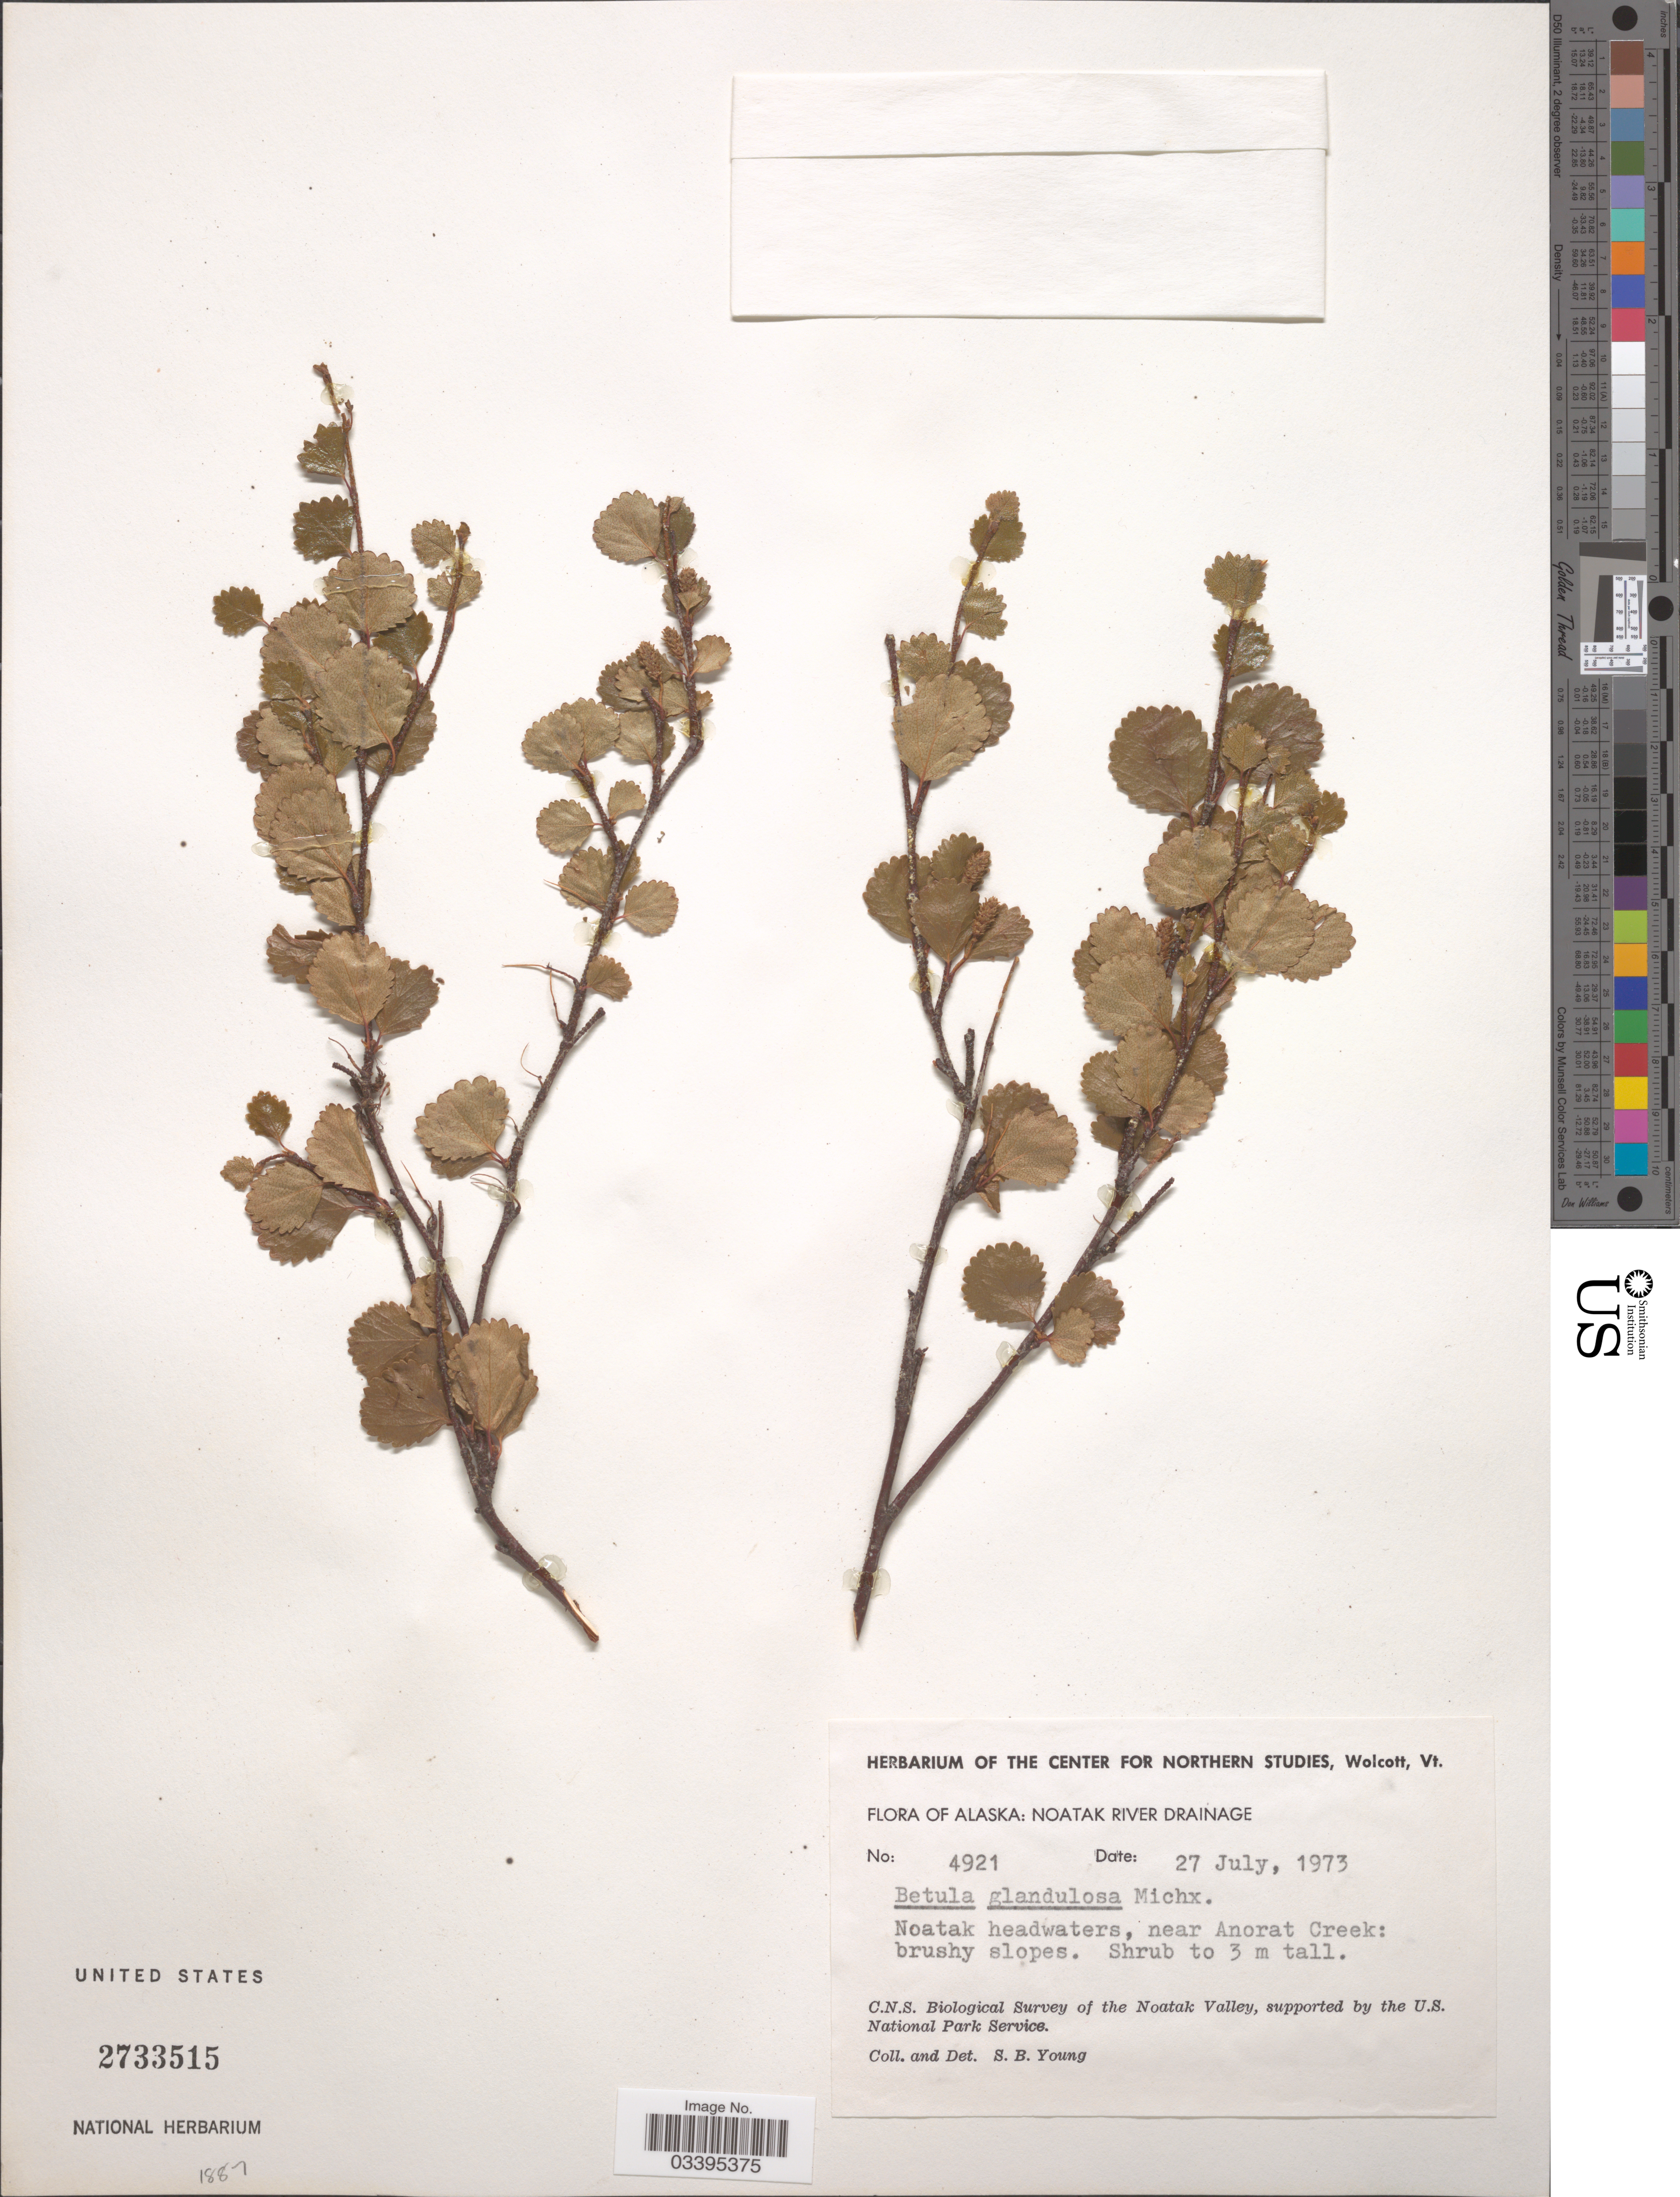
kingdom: Plantae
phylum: Tracheophyta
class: Magnoliopsida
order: Fagales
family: Betulaceae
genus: Betula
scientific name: Betula glandulosa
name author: Michx.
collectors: S. Young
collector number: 4921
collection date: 1973-07-27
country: United States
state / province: Alaska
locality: Noatak River Drainage. Noatak headwaters, near Anorat Creek.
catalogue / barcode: US 2733515